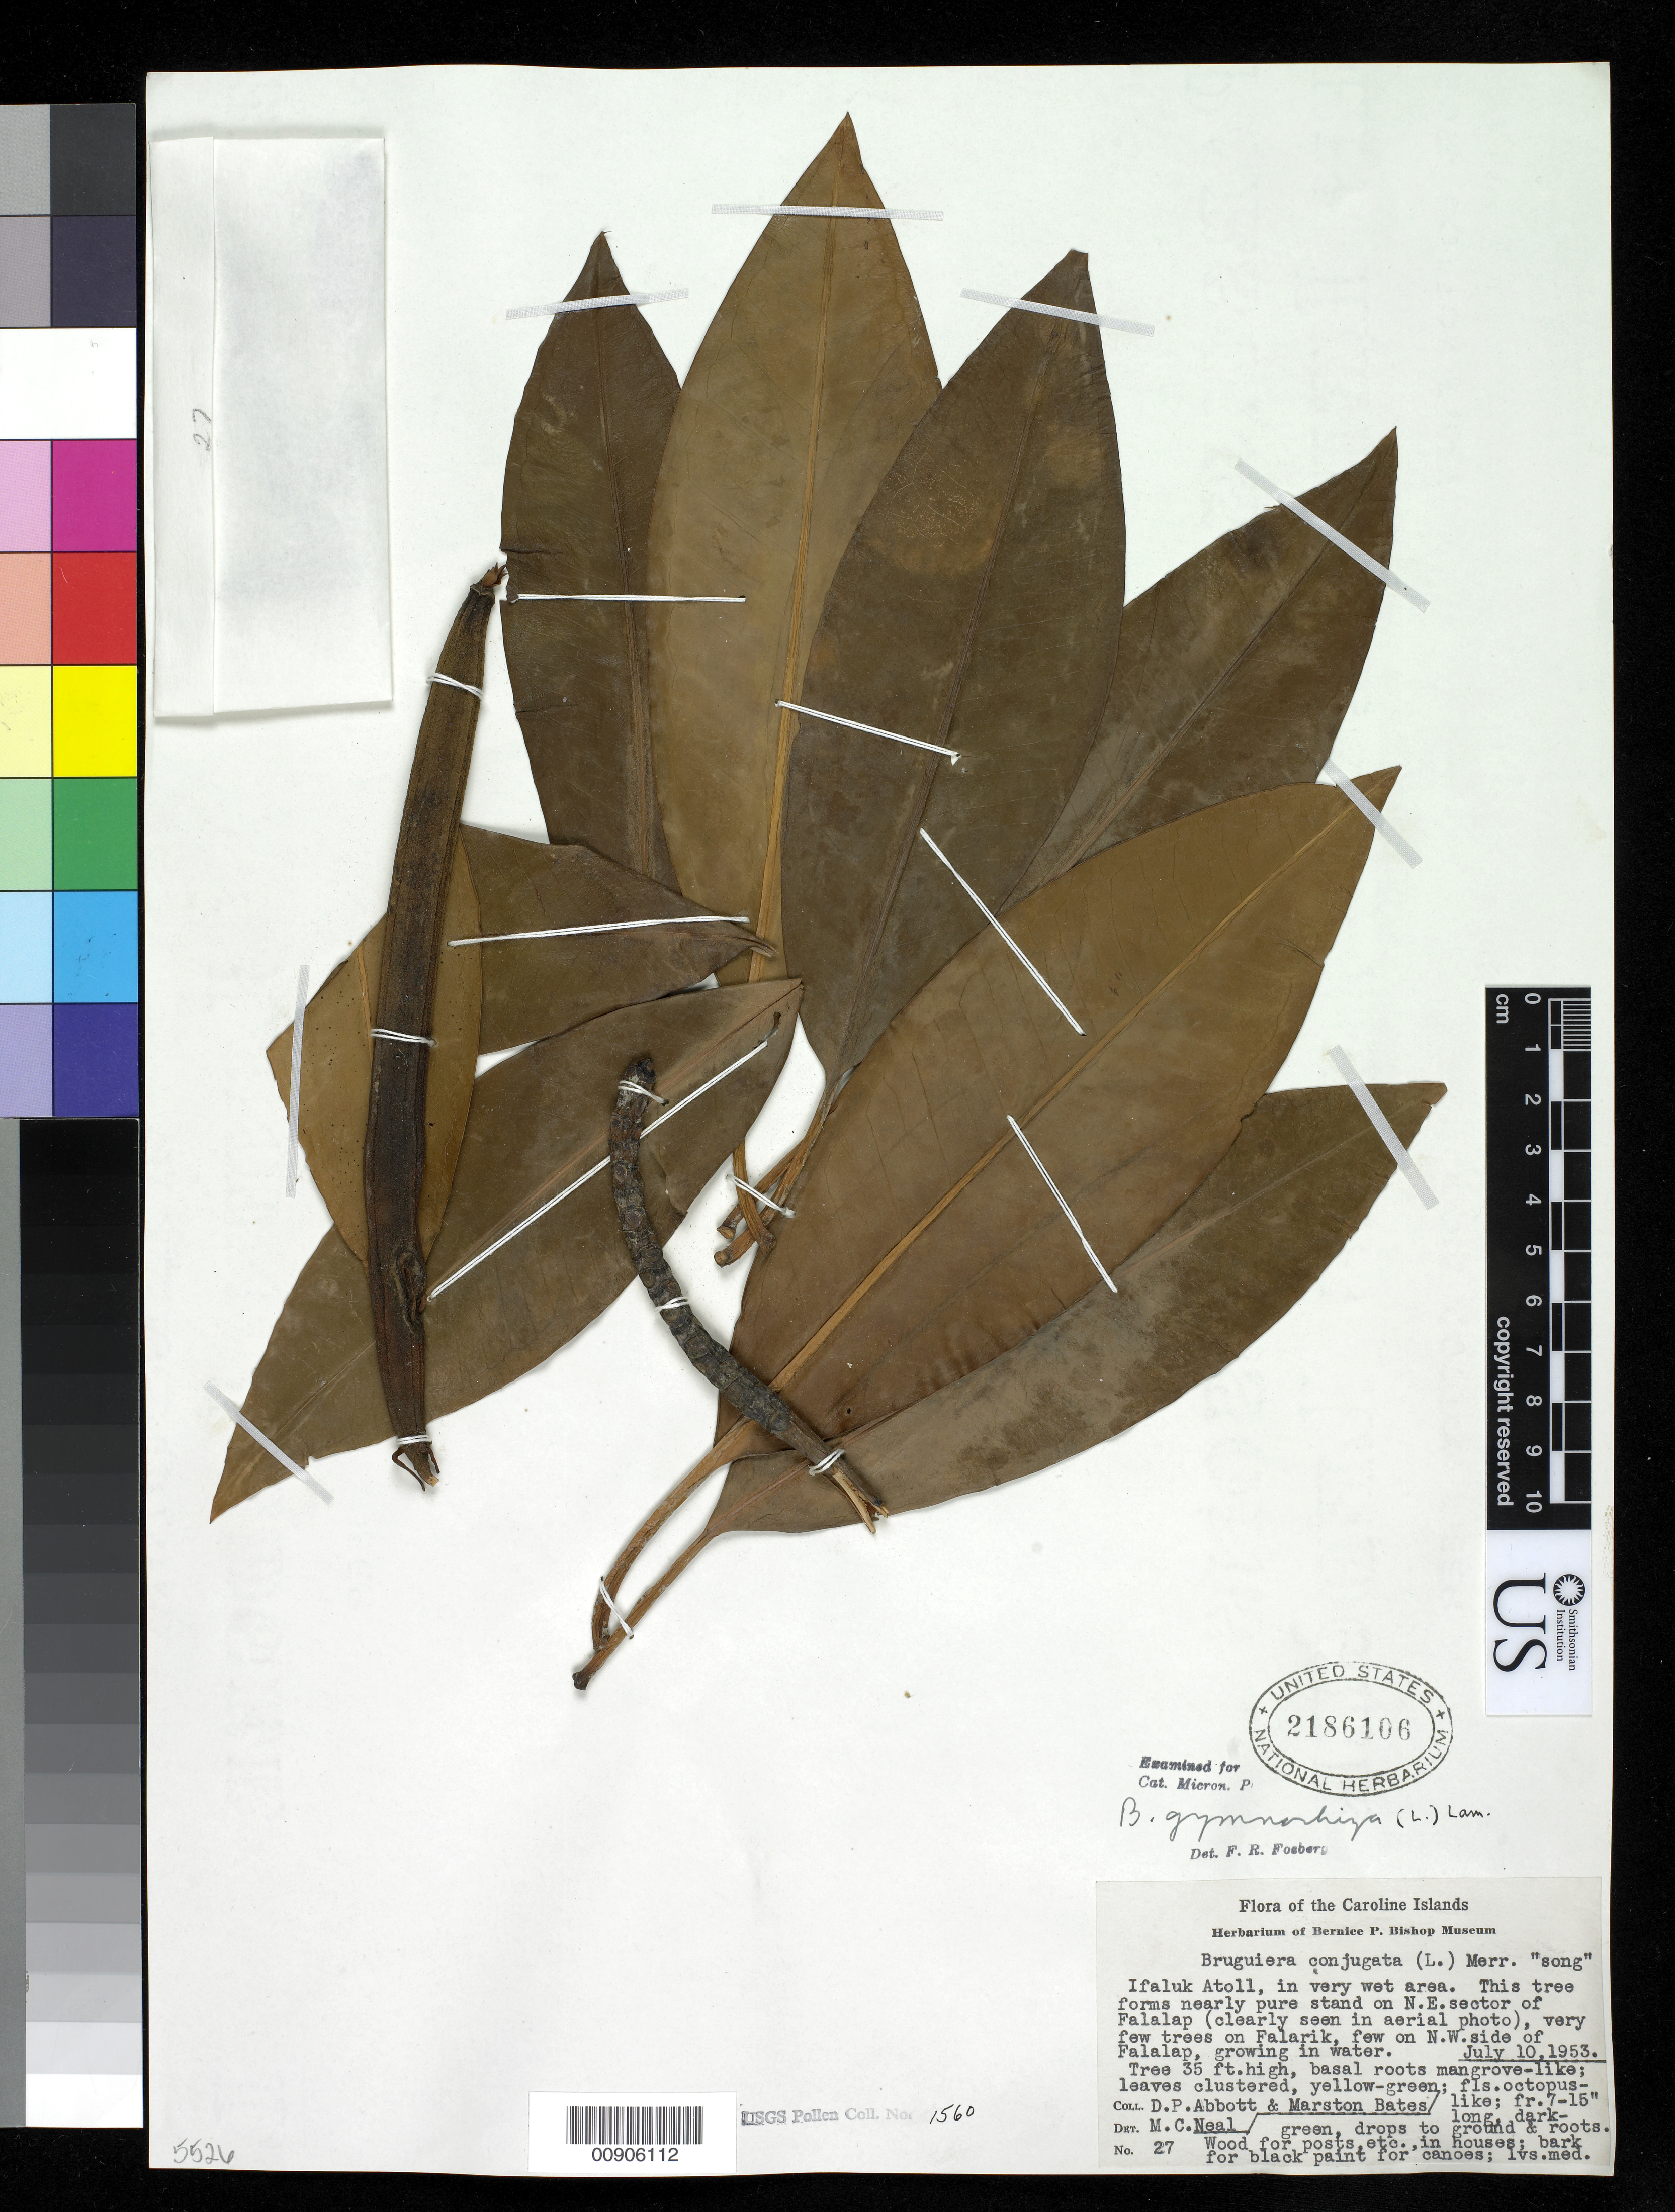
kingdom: Plantae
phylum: Tracheophyta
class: Magnoliopsida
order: Malpighiales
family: Rhizophoraceae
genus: Bruguiera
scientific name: Bruguiera gymnorhiza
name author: (L.) Savigny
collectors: D. P. Abbott & M. Bates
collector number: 27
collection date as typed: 10 Jul 1953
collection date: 1953-07-10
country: Micronesia, Federated States of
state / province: Yap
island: Ifalik [Ifaluk] Atoll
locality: NE sector of Falalap Islet.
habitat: Very wet area. Very few trees on Falarik.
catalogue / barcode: US 2186106